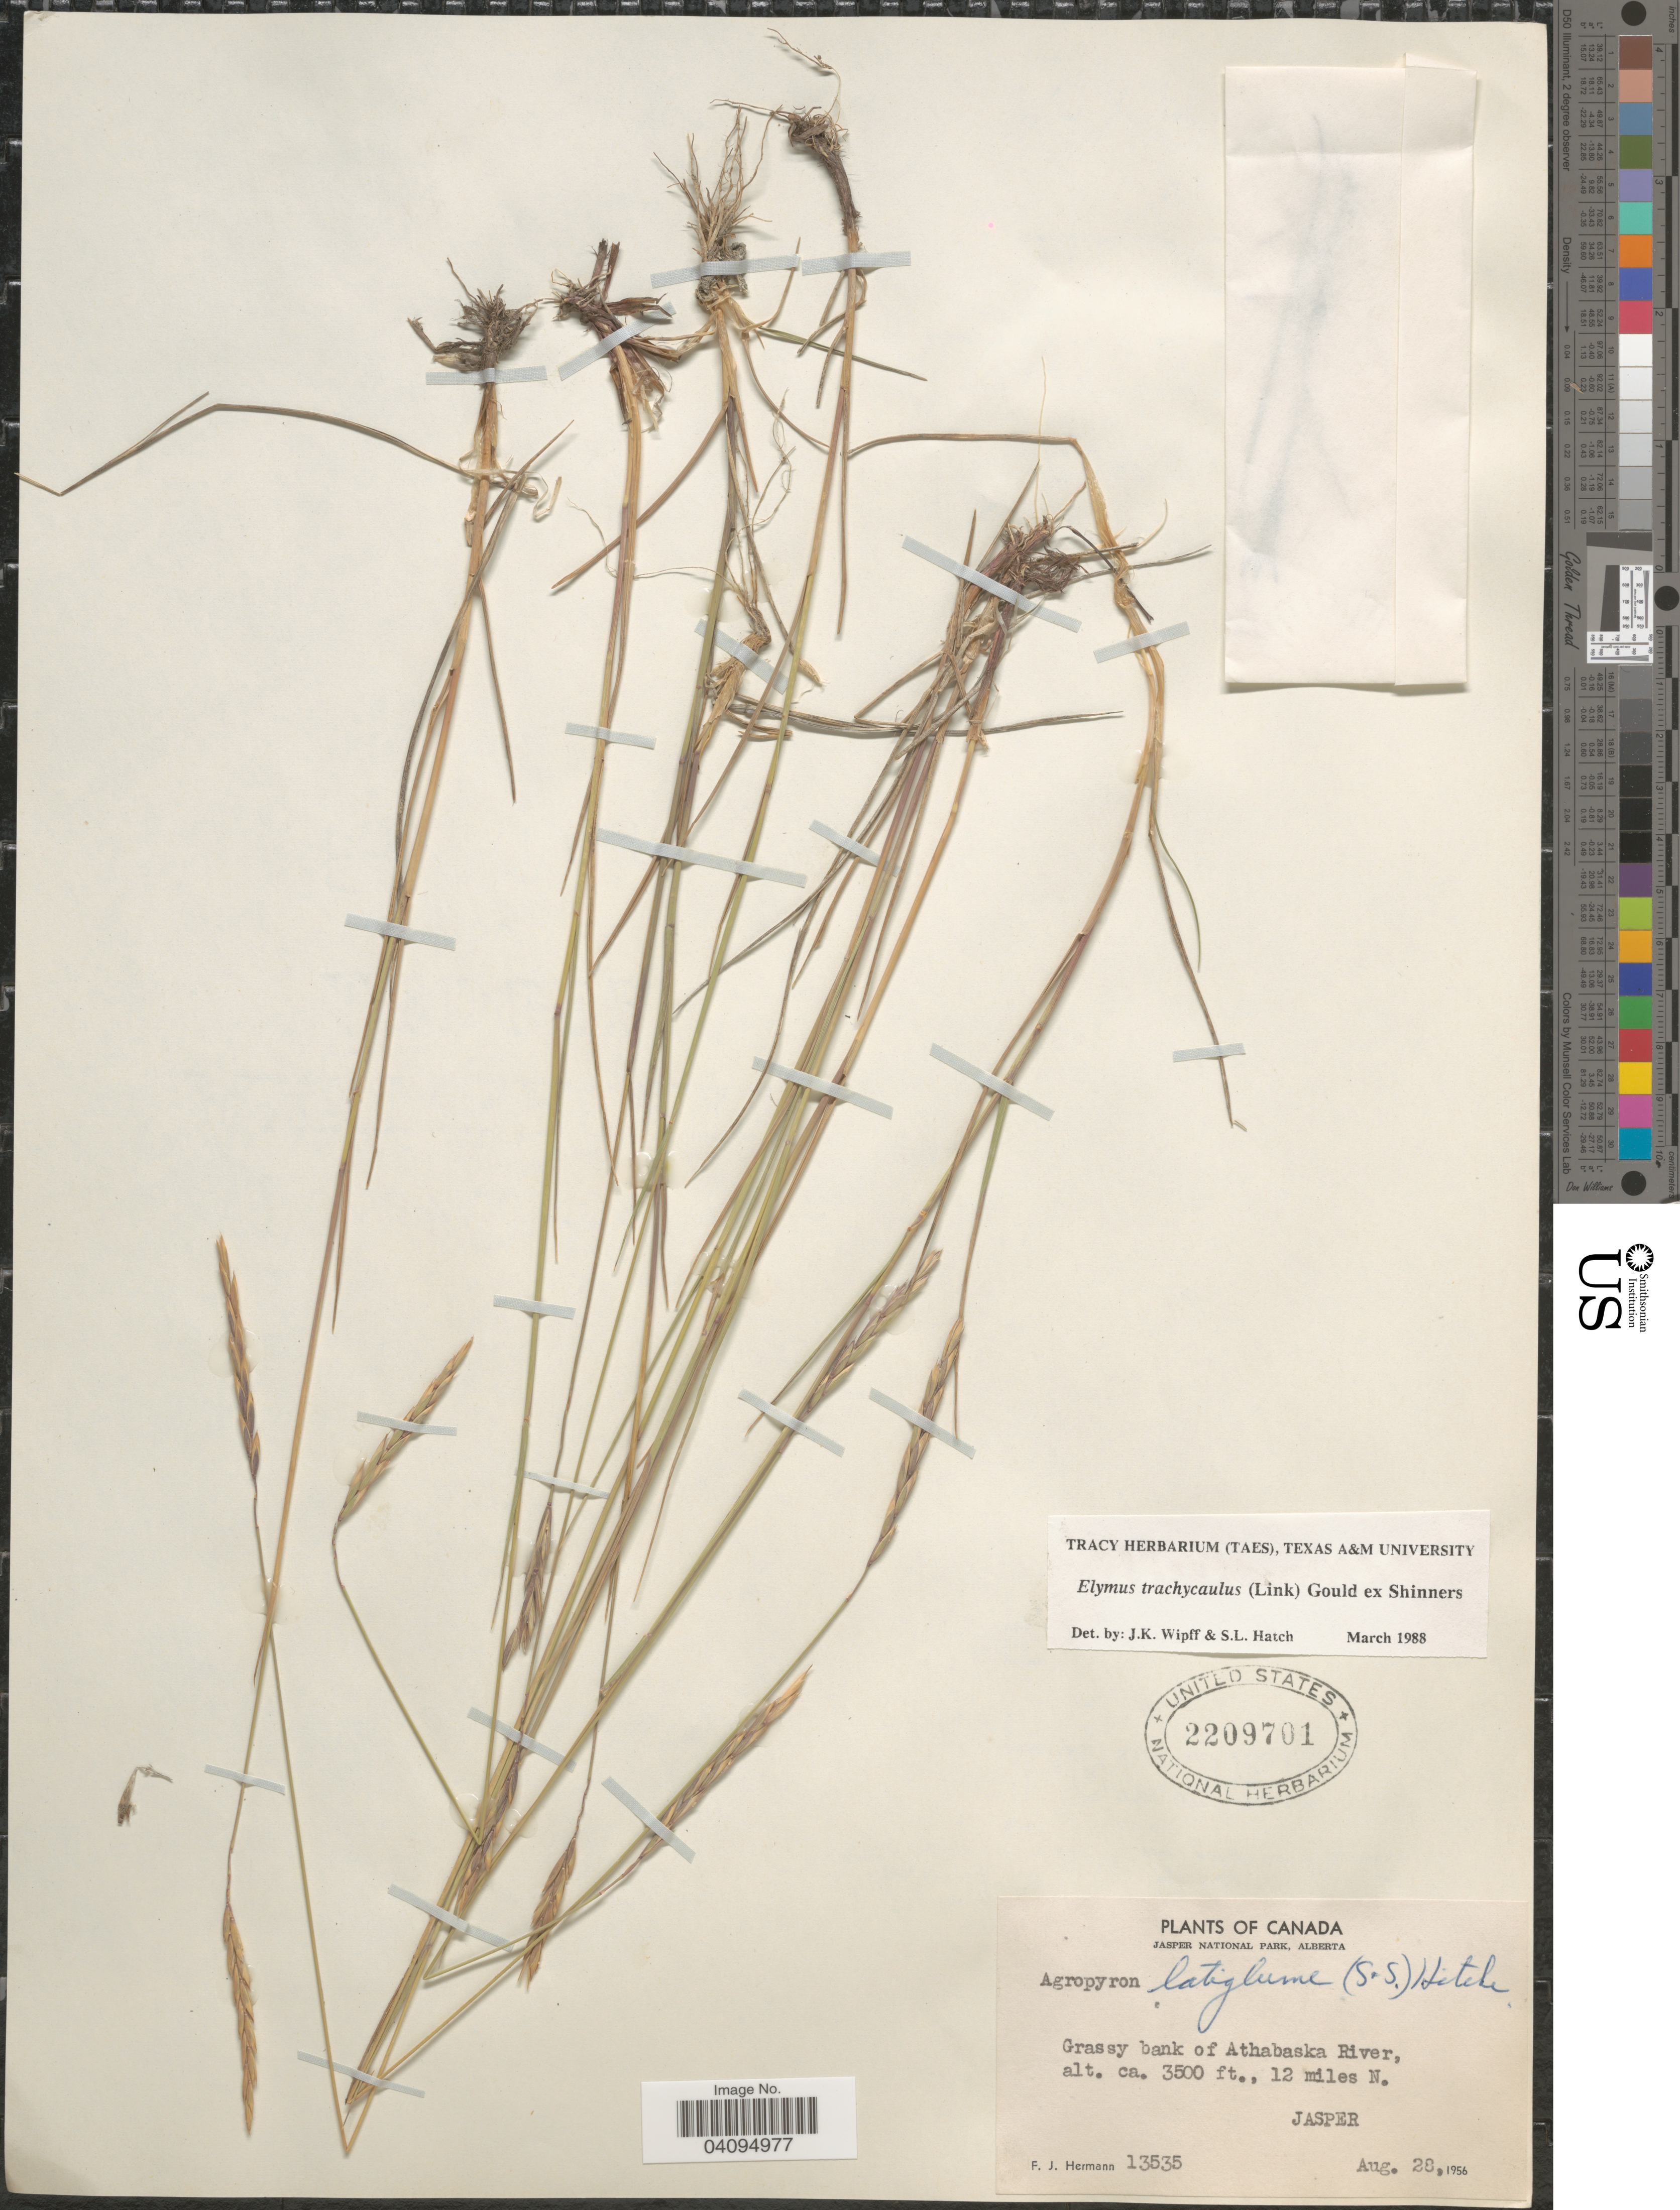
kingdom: Plantae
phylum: Tracheophyta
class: Liliopsida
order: Poales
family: Poaceae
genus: Elymus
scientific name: Elymus trachycaulus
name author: (Link) Gould ex Shinners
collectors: F. J. Hermann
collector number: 13535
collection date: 1956-08-28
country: Canada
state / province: Alberta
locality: Jasper National Park. Grassy bank of Athabaska River, 12 miles N. Jasper.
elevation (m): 1067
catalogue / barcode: US 2209701